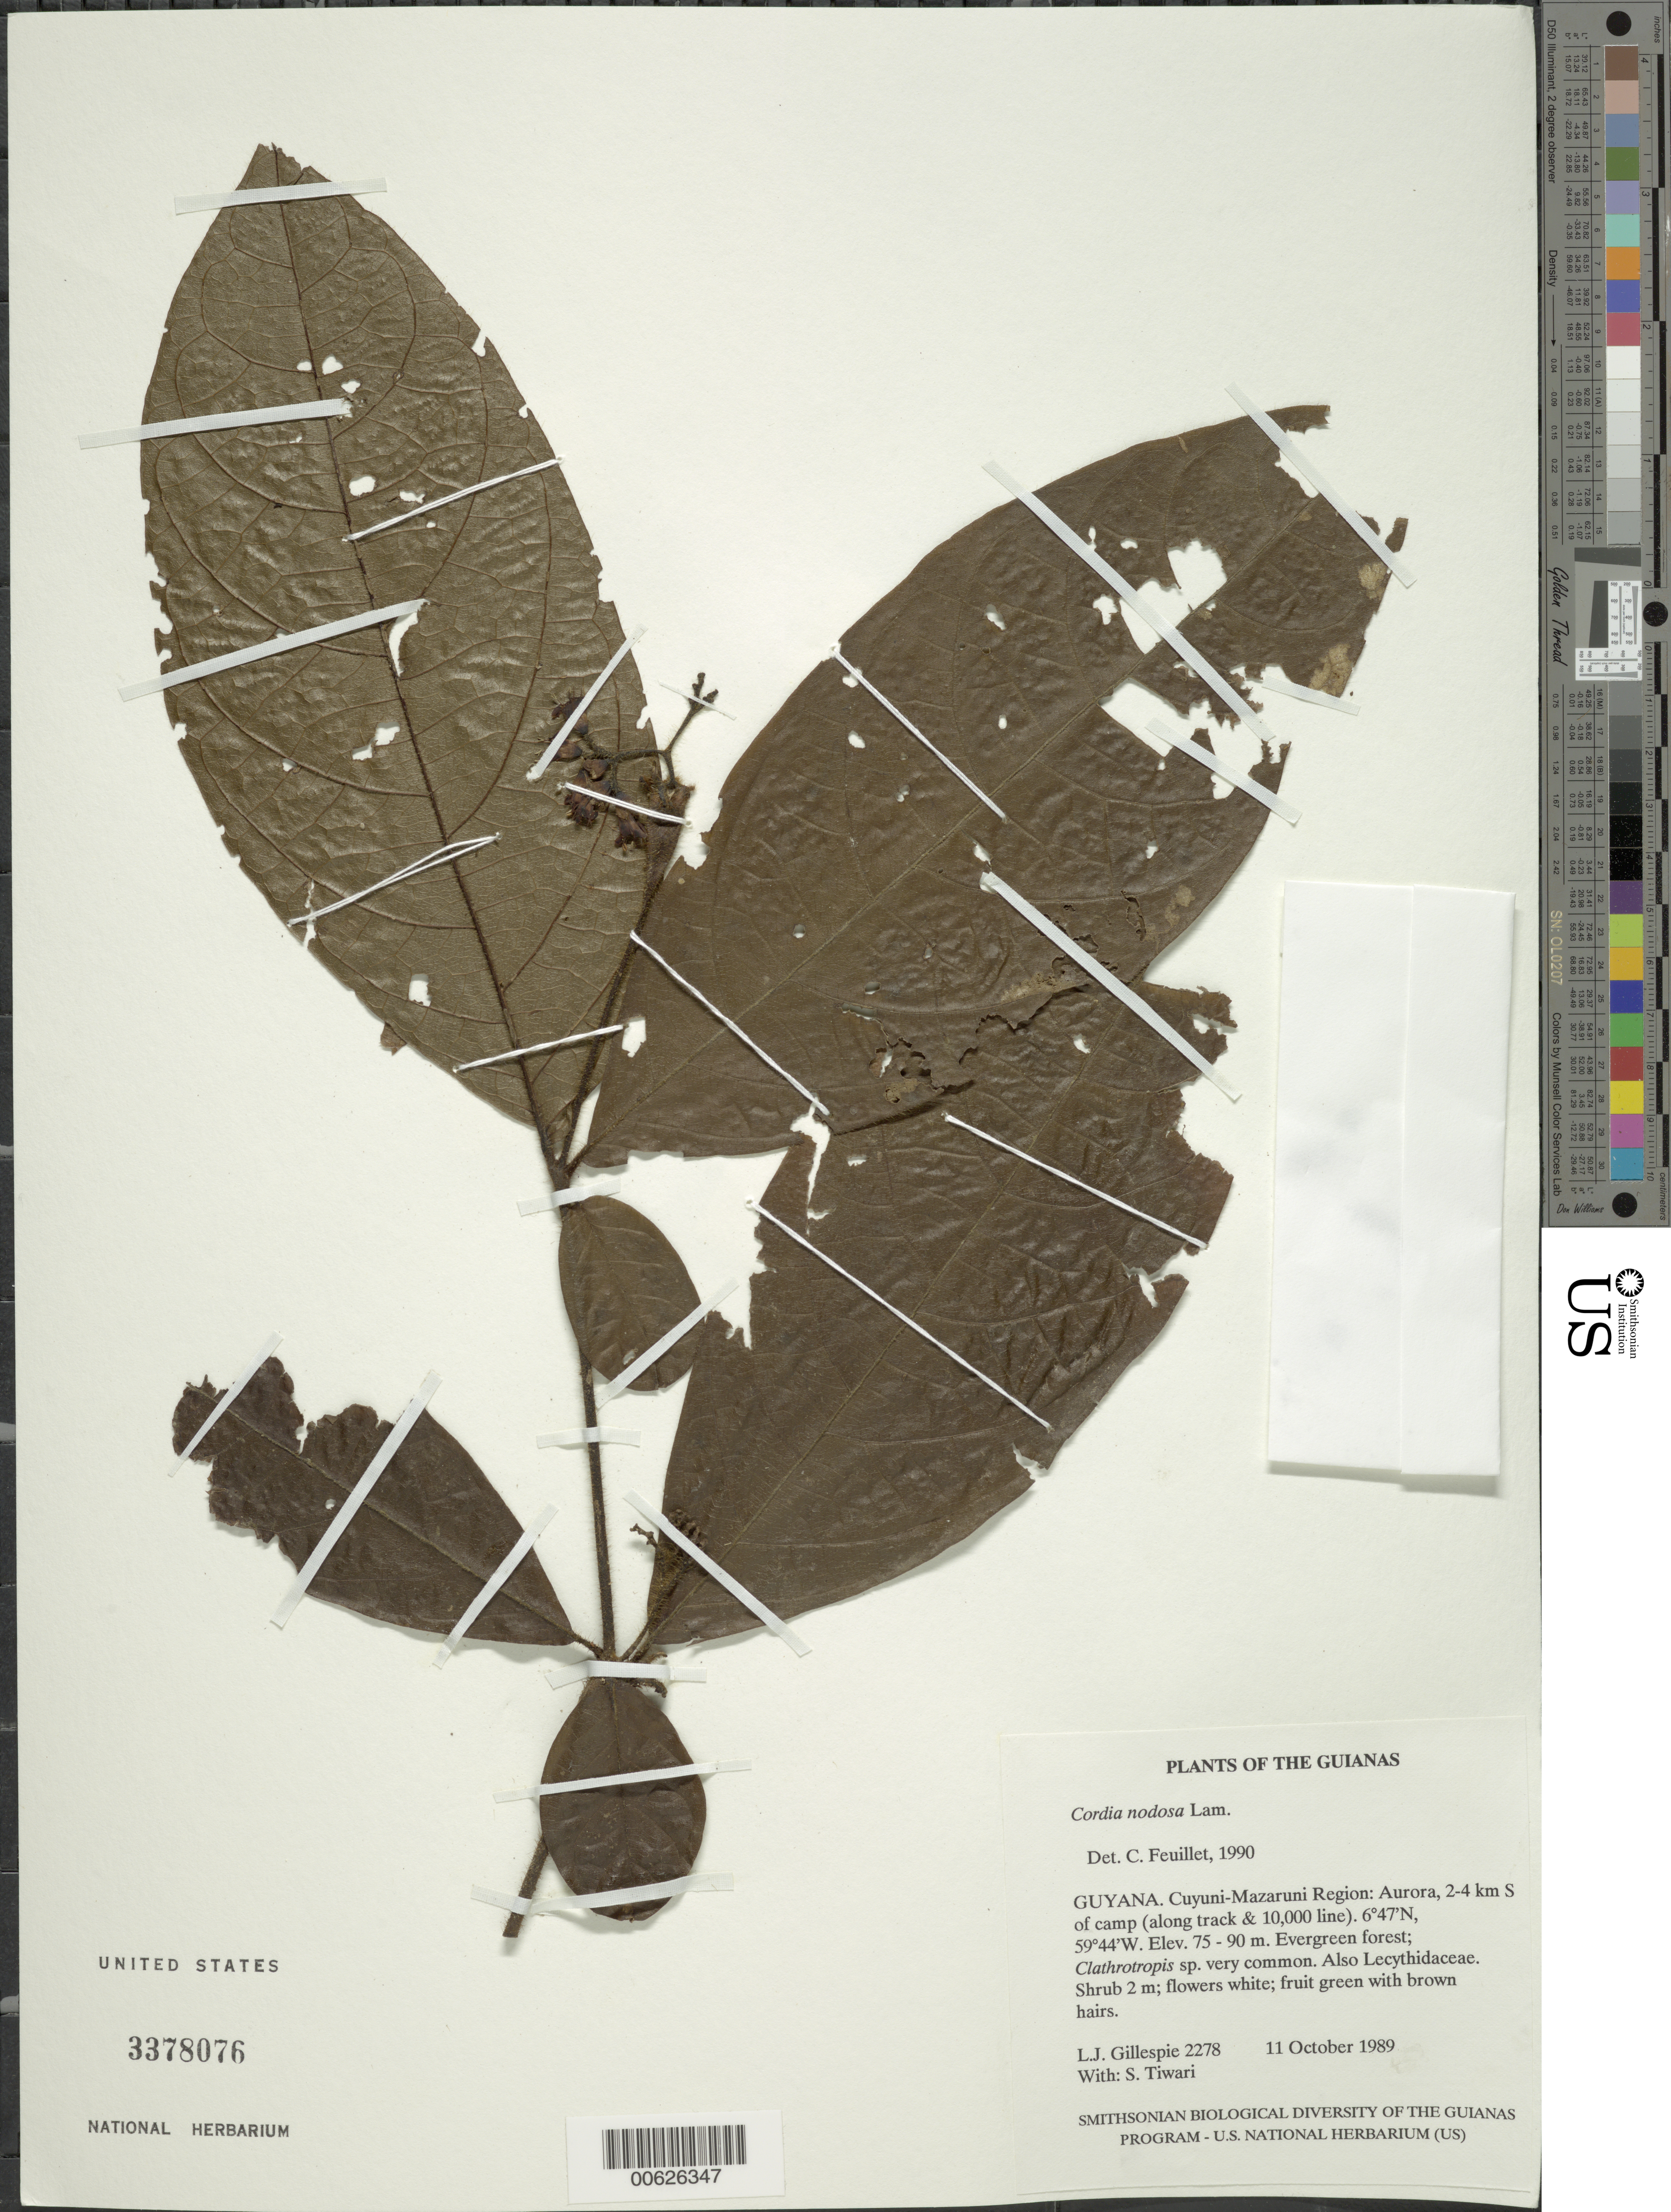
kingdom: Plantae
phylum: Tracheophyta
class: Magnoliopsida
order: Boraginales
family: Cordiaceae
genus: Cordia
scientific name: Cordia nodosa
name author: Lam.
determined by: Feuillet, C.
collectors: L. J. Gillespie & S. Tiwari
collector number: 2278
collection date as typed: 11 October 1989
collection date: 1989-10-11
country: Guyana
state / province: Cuyuni-Mazaruni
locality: Aurora, 2-4 km S of camp (along track & 10,000 line)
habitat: Evergreen forest; Clathrotropis sp. very common. Also Lecythidaceae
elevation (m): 75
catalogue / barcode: US 3378076